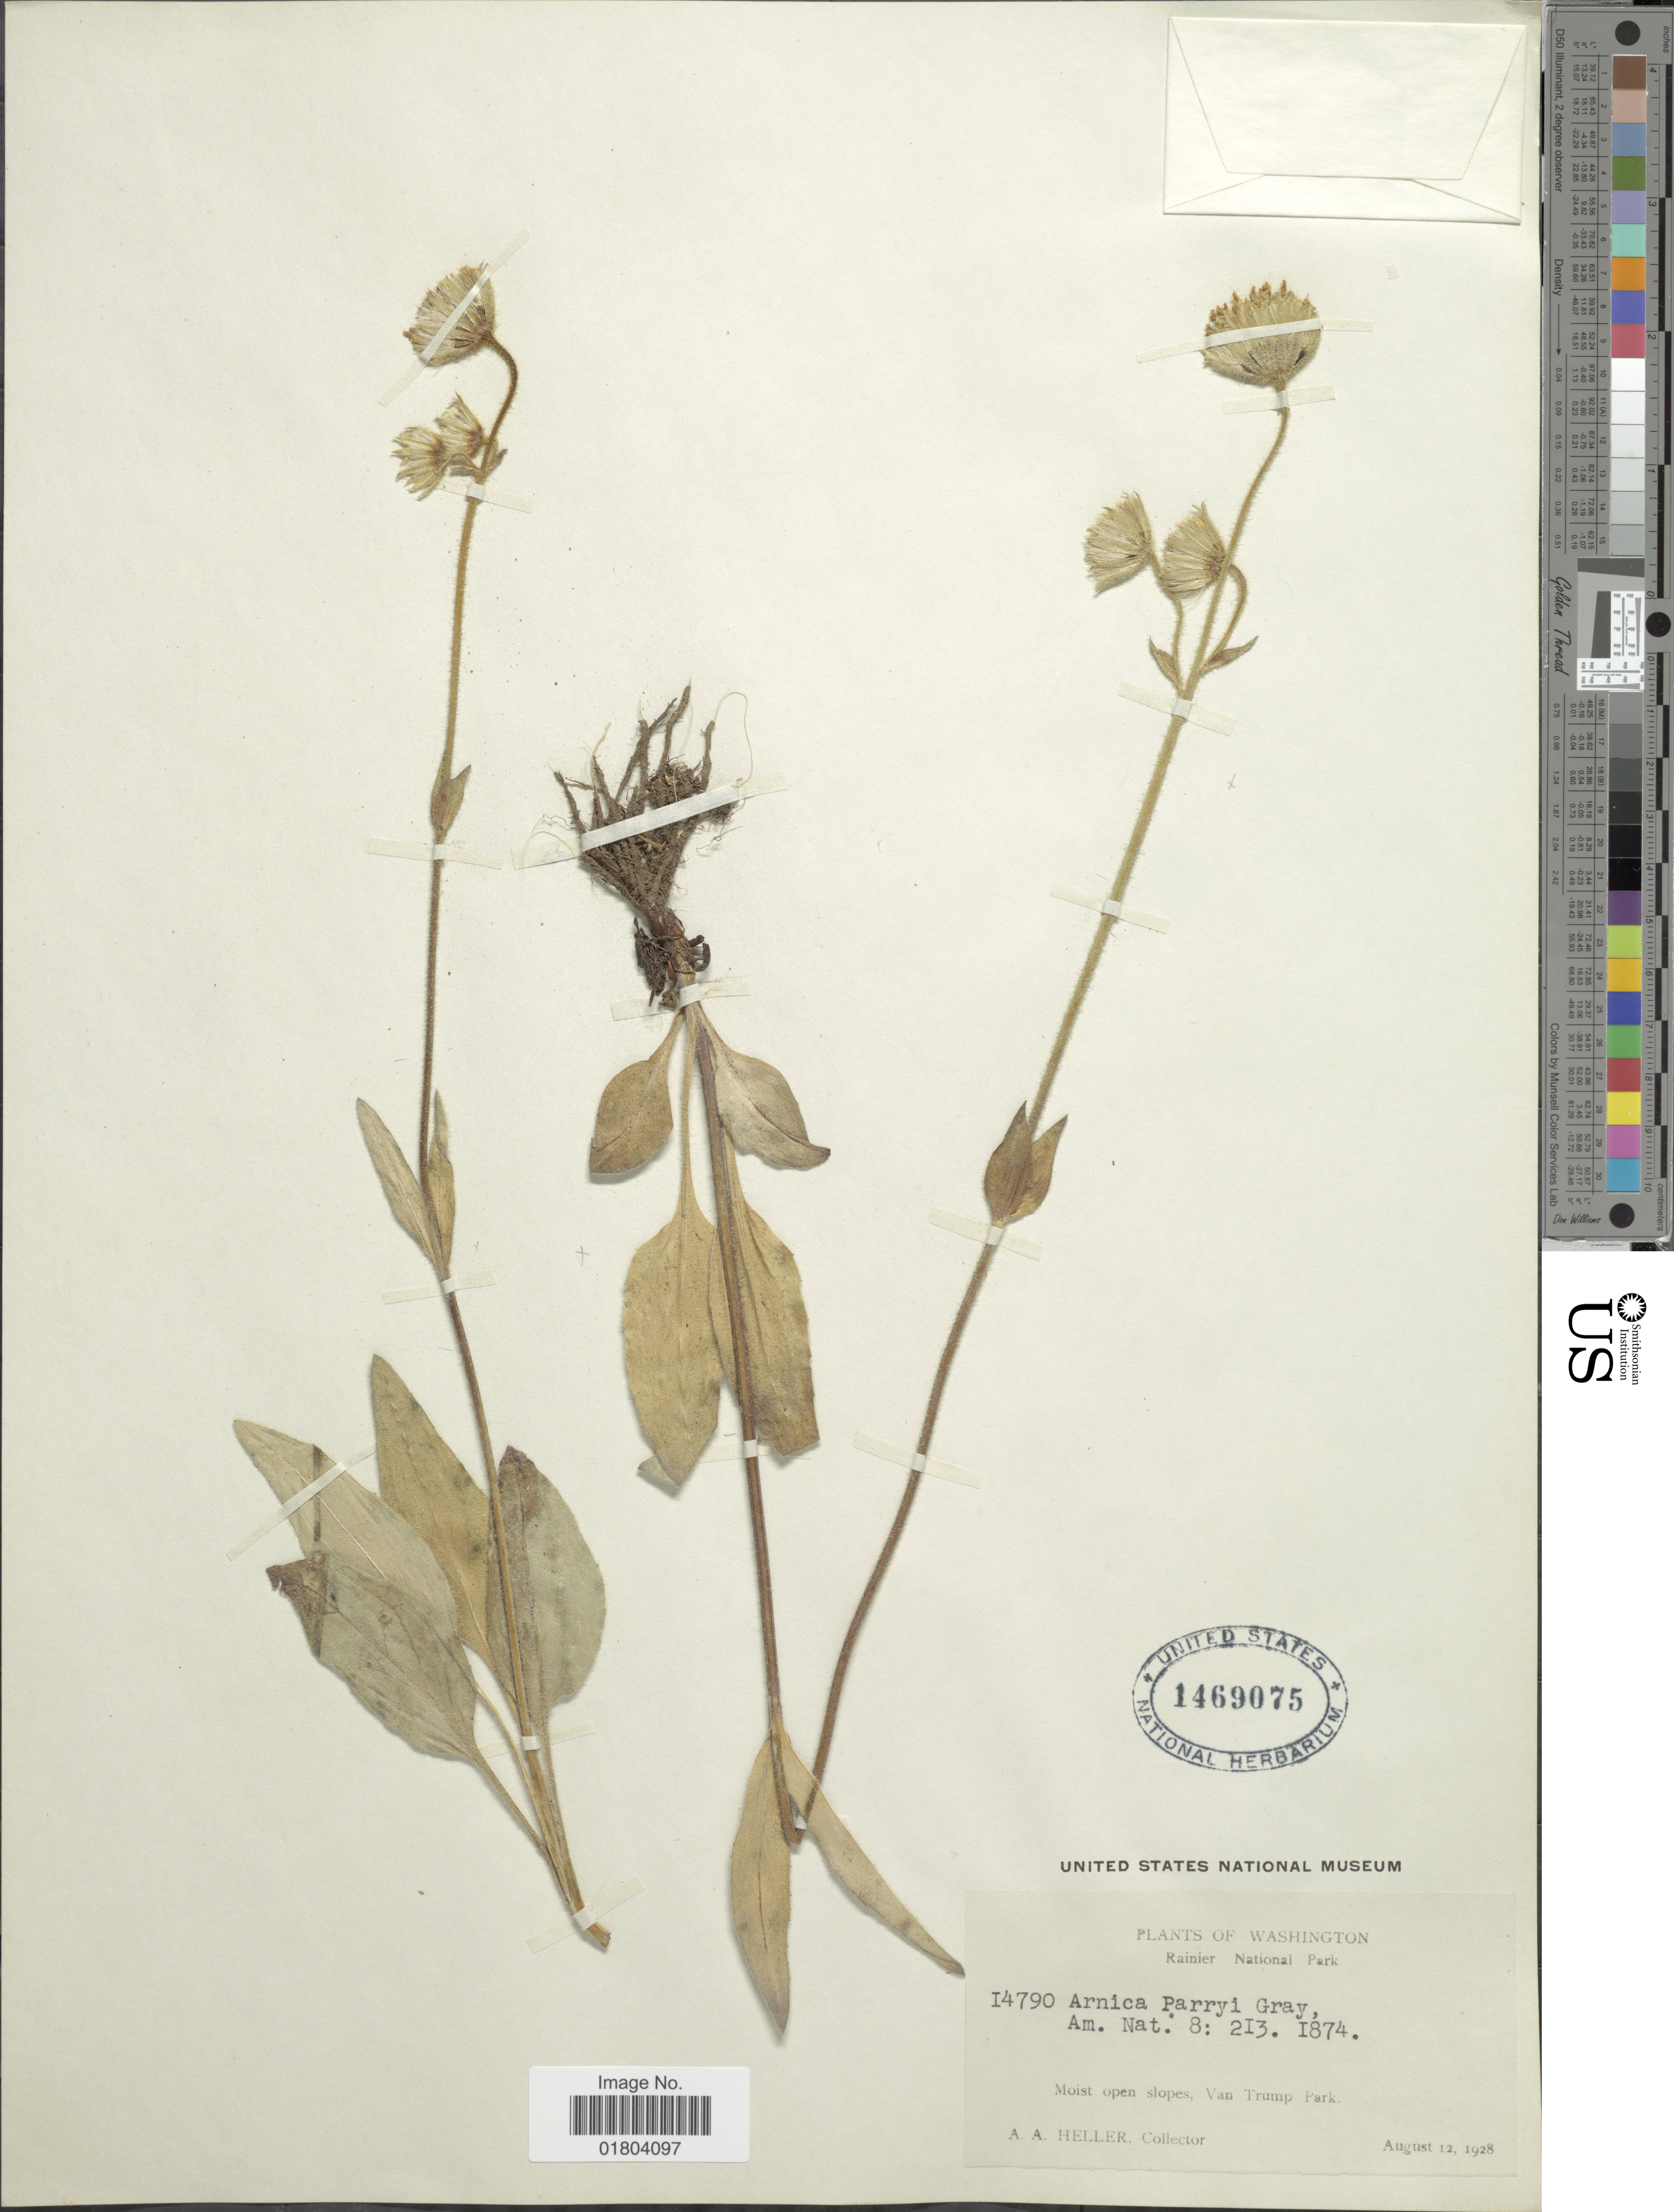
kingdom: Plantae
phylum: Tracheophyta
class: Magnoliopsida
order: Asterales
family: Asteraceae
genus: Arnica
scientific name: Arnica parryi subsp. genuina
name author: Maguire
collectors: A. A. Heller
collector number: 14790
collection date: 1928-08-12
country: United States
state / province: Washington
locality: Rainier National Park, Moist open slopes, Van Trump Park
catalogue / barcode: US 1469075